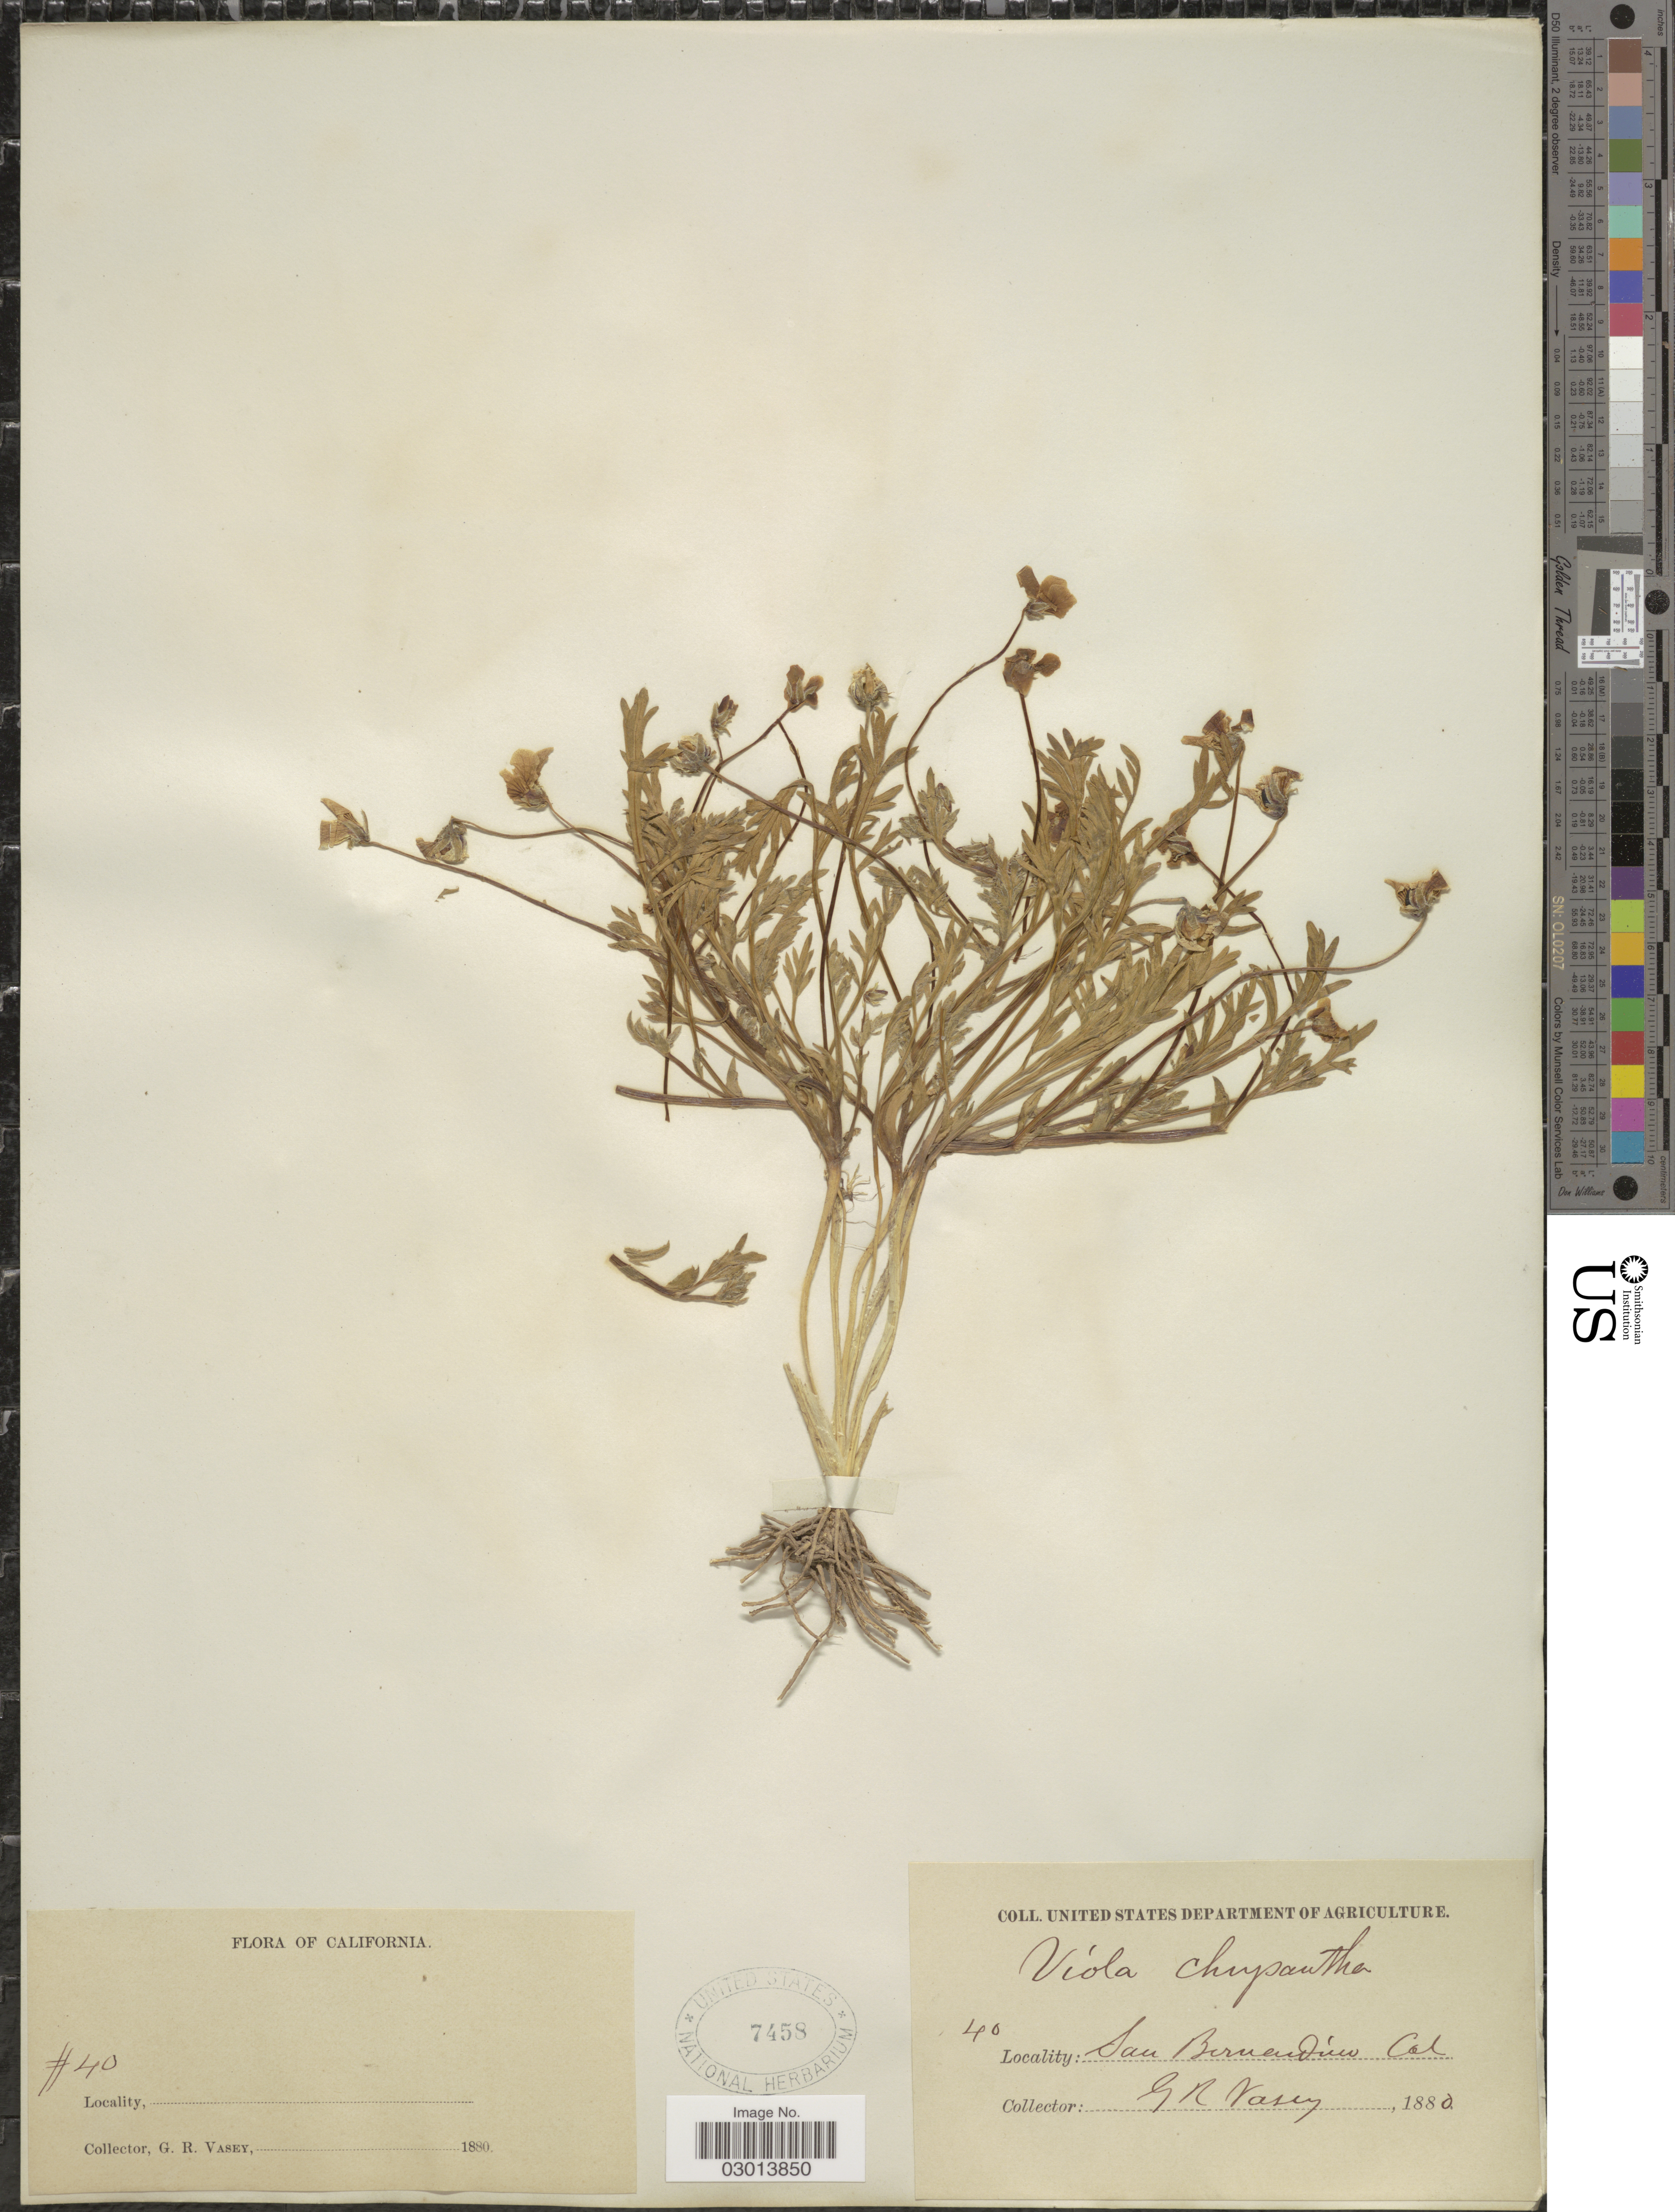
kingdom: Plantae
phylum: Tracheophyta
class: Magnoliopsida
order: Malpighiales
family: Violaceae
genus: Viola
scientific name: Viola pruinosa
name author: Pollard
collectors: G. R. Vasey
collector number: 40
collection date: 1880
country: United States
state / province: California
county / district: San Bernardino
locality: San Bernardino.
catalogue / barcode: US 7458